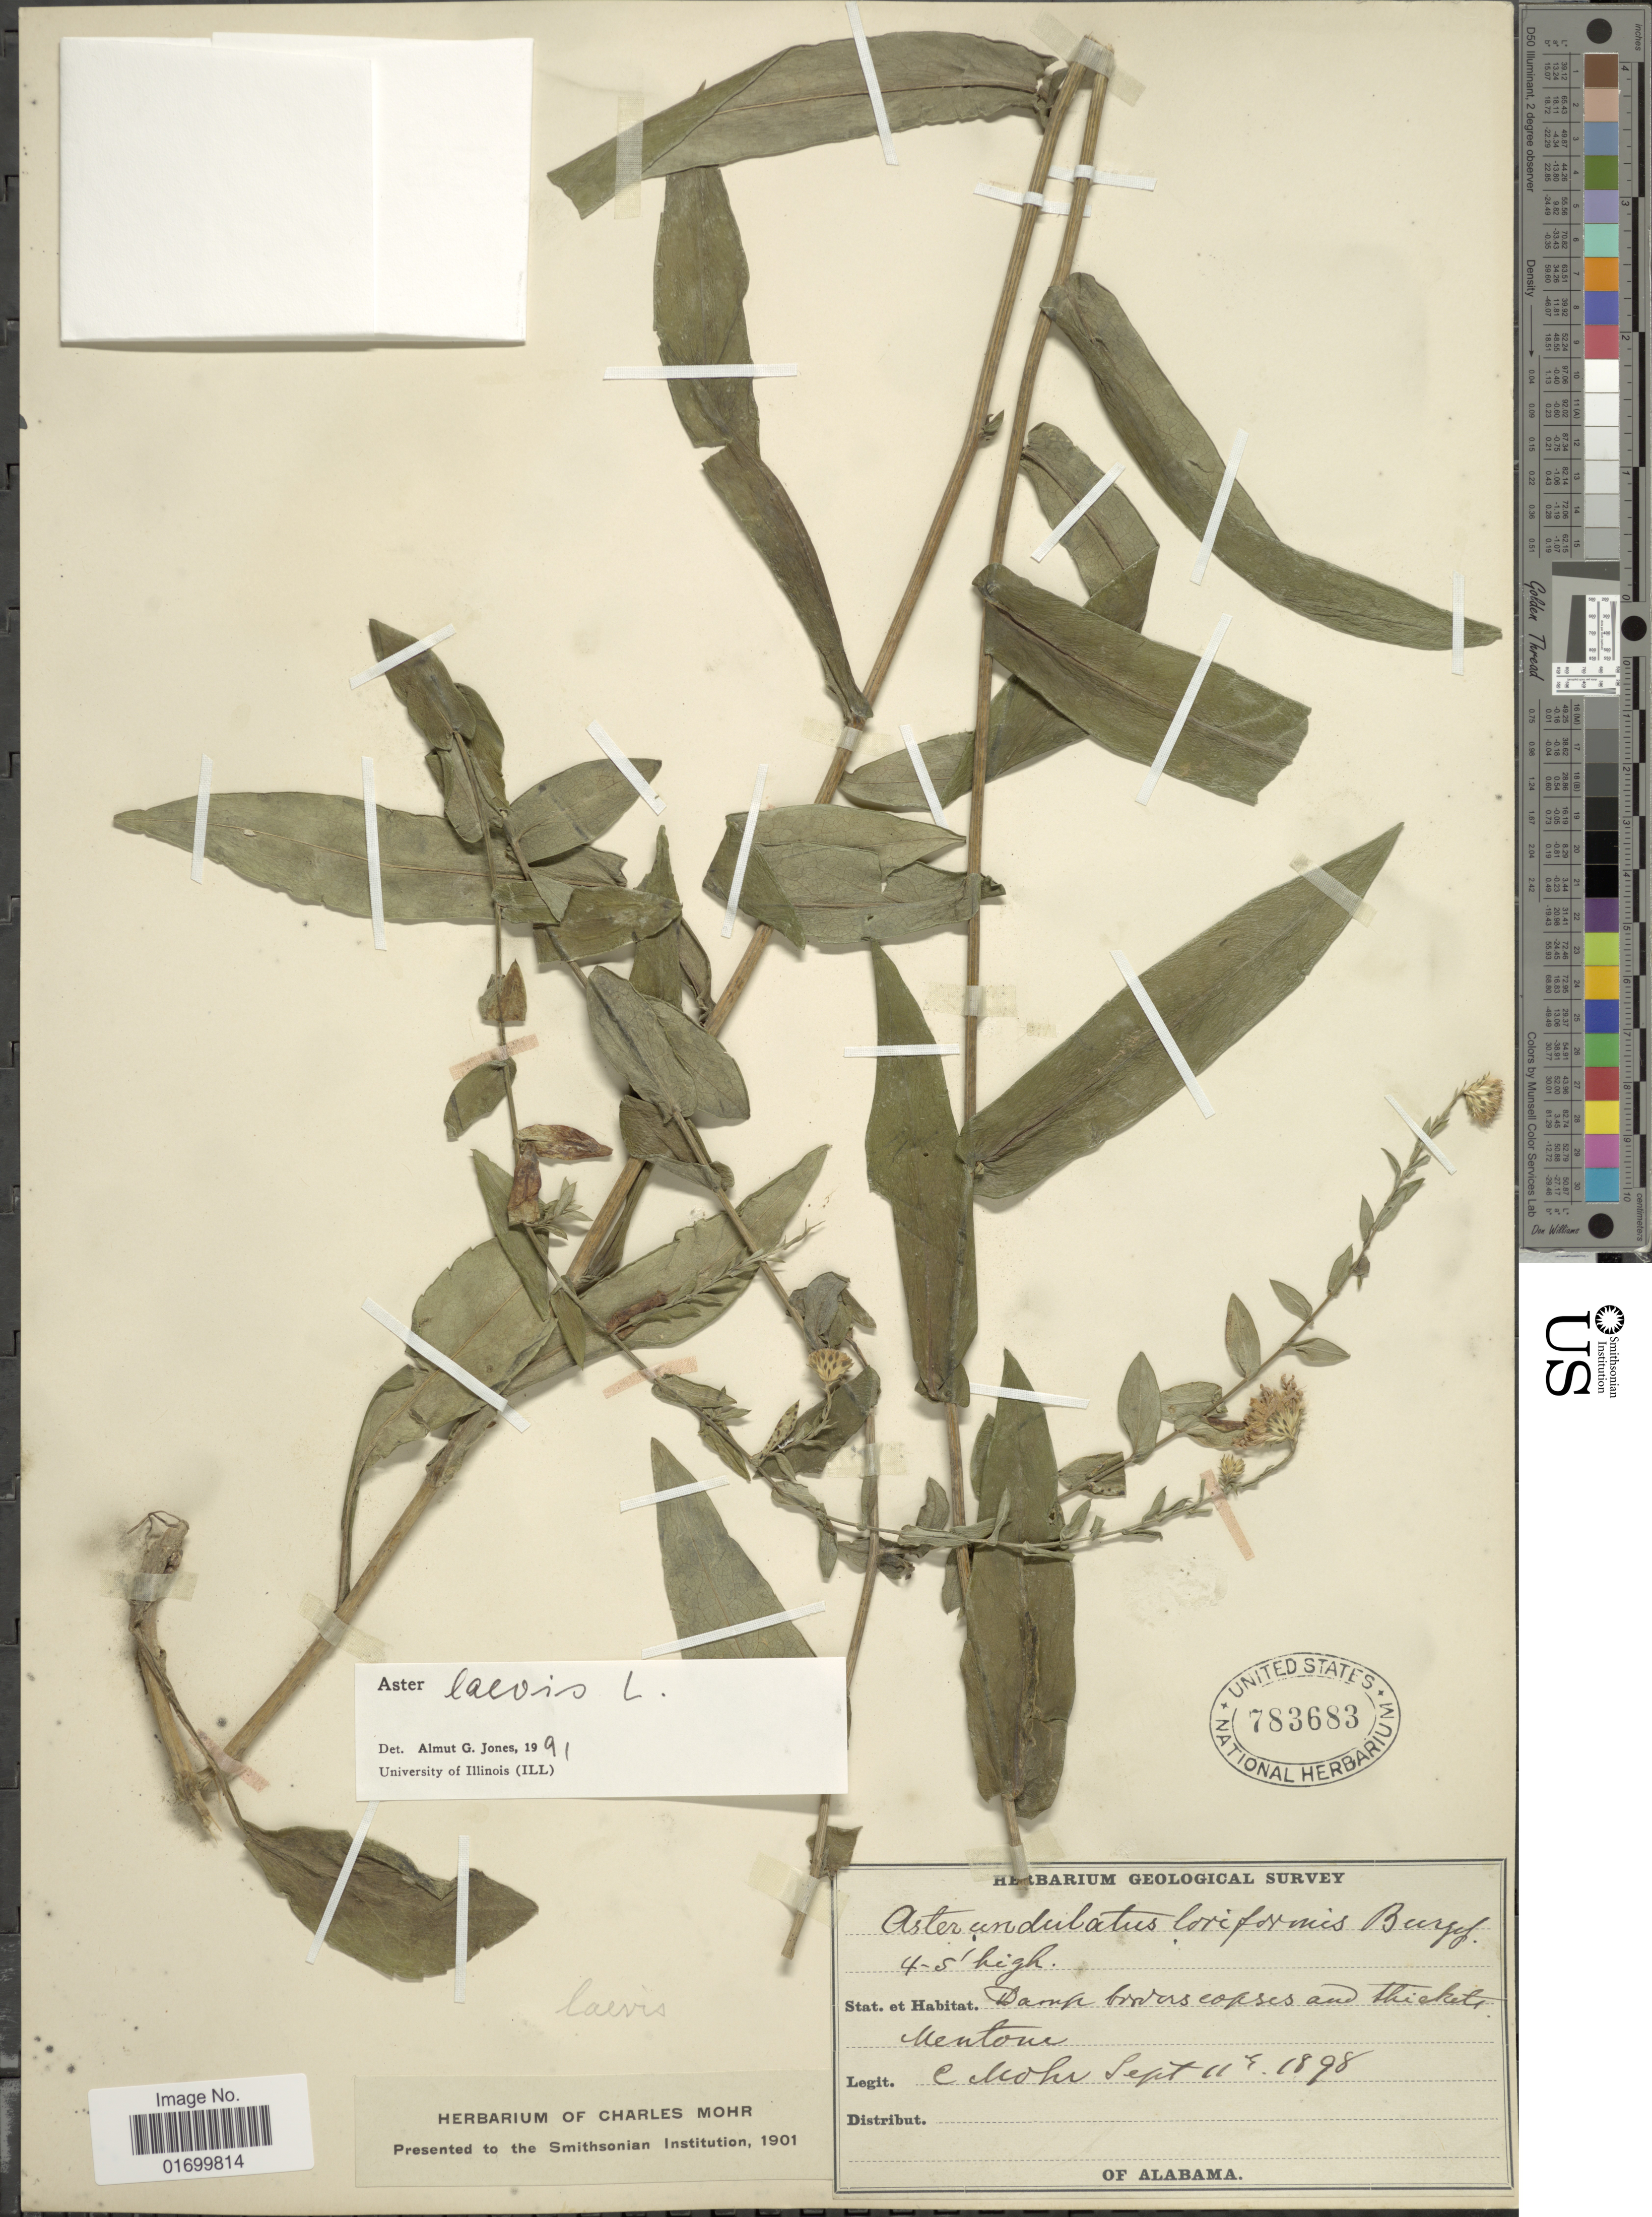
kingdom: Plantae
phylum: Tracheophyta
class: Magnoliopsida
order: Asterales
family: Asteraceae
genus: Symphyotrichum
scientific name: Symphyotrichum laeve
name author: (L.) Á. Löve & D. Löve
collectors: Mohr, C. T. (herbarium)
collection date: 1898-09-11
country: United States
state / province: Alabama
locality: Mentone.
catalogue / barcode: US 783683